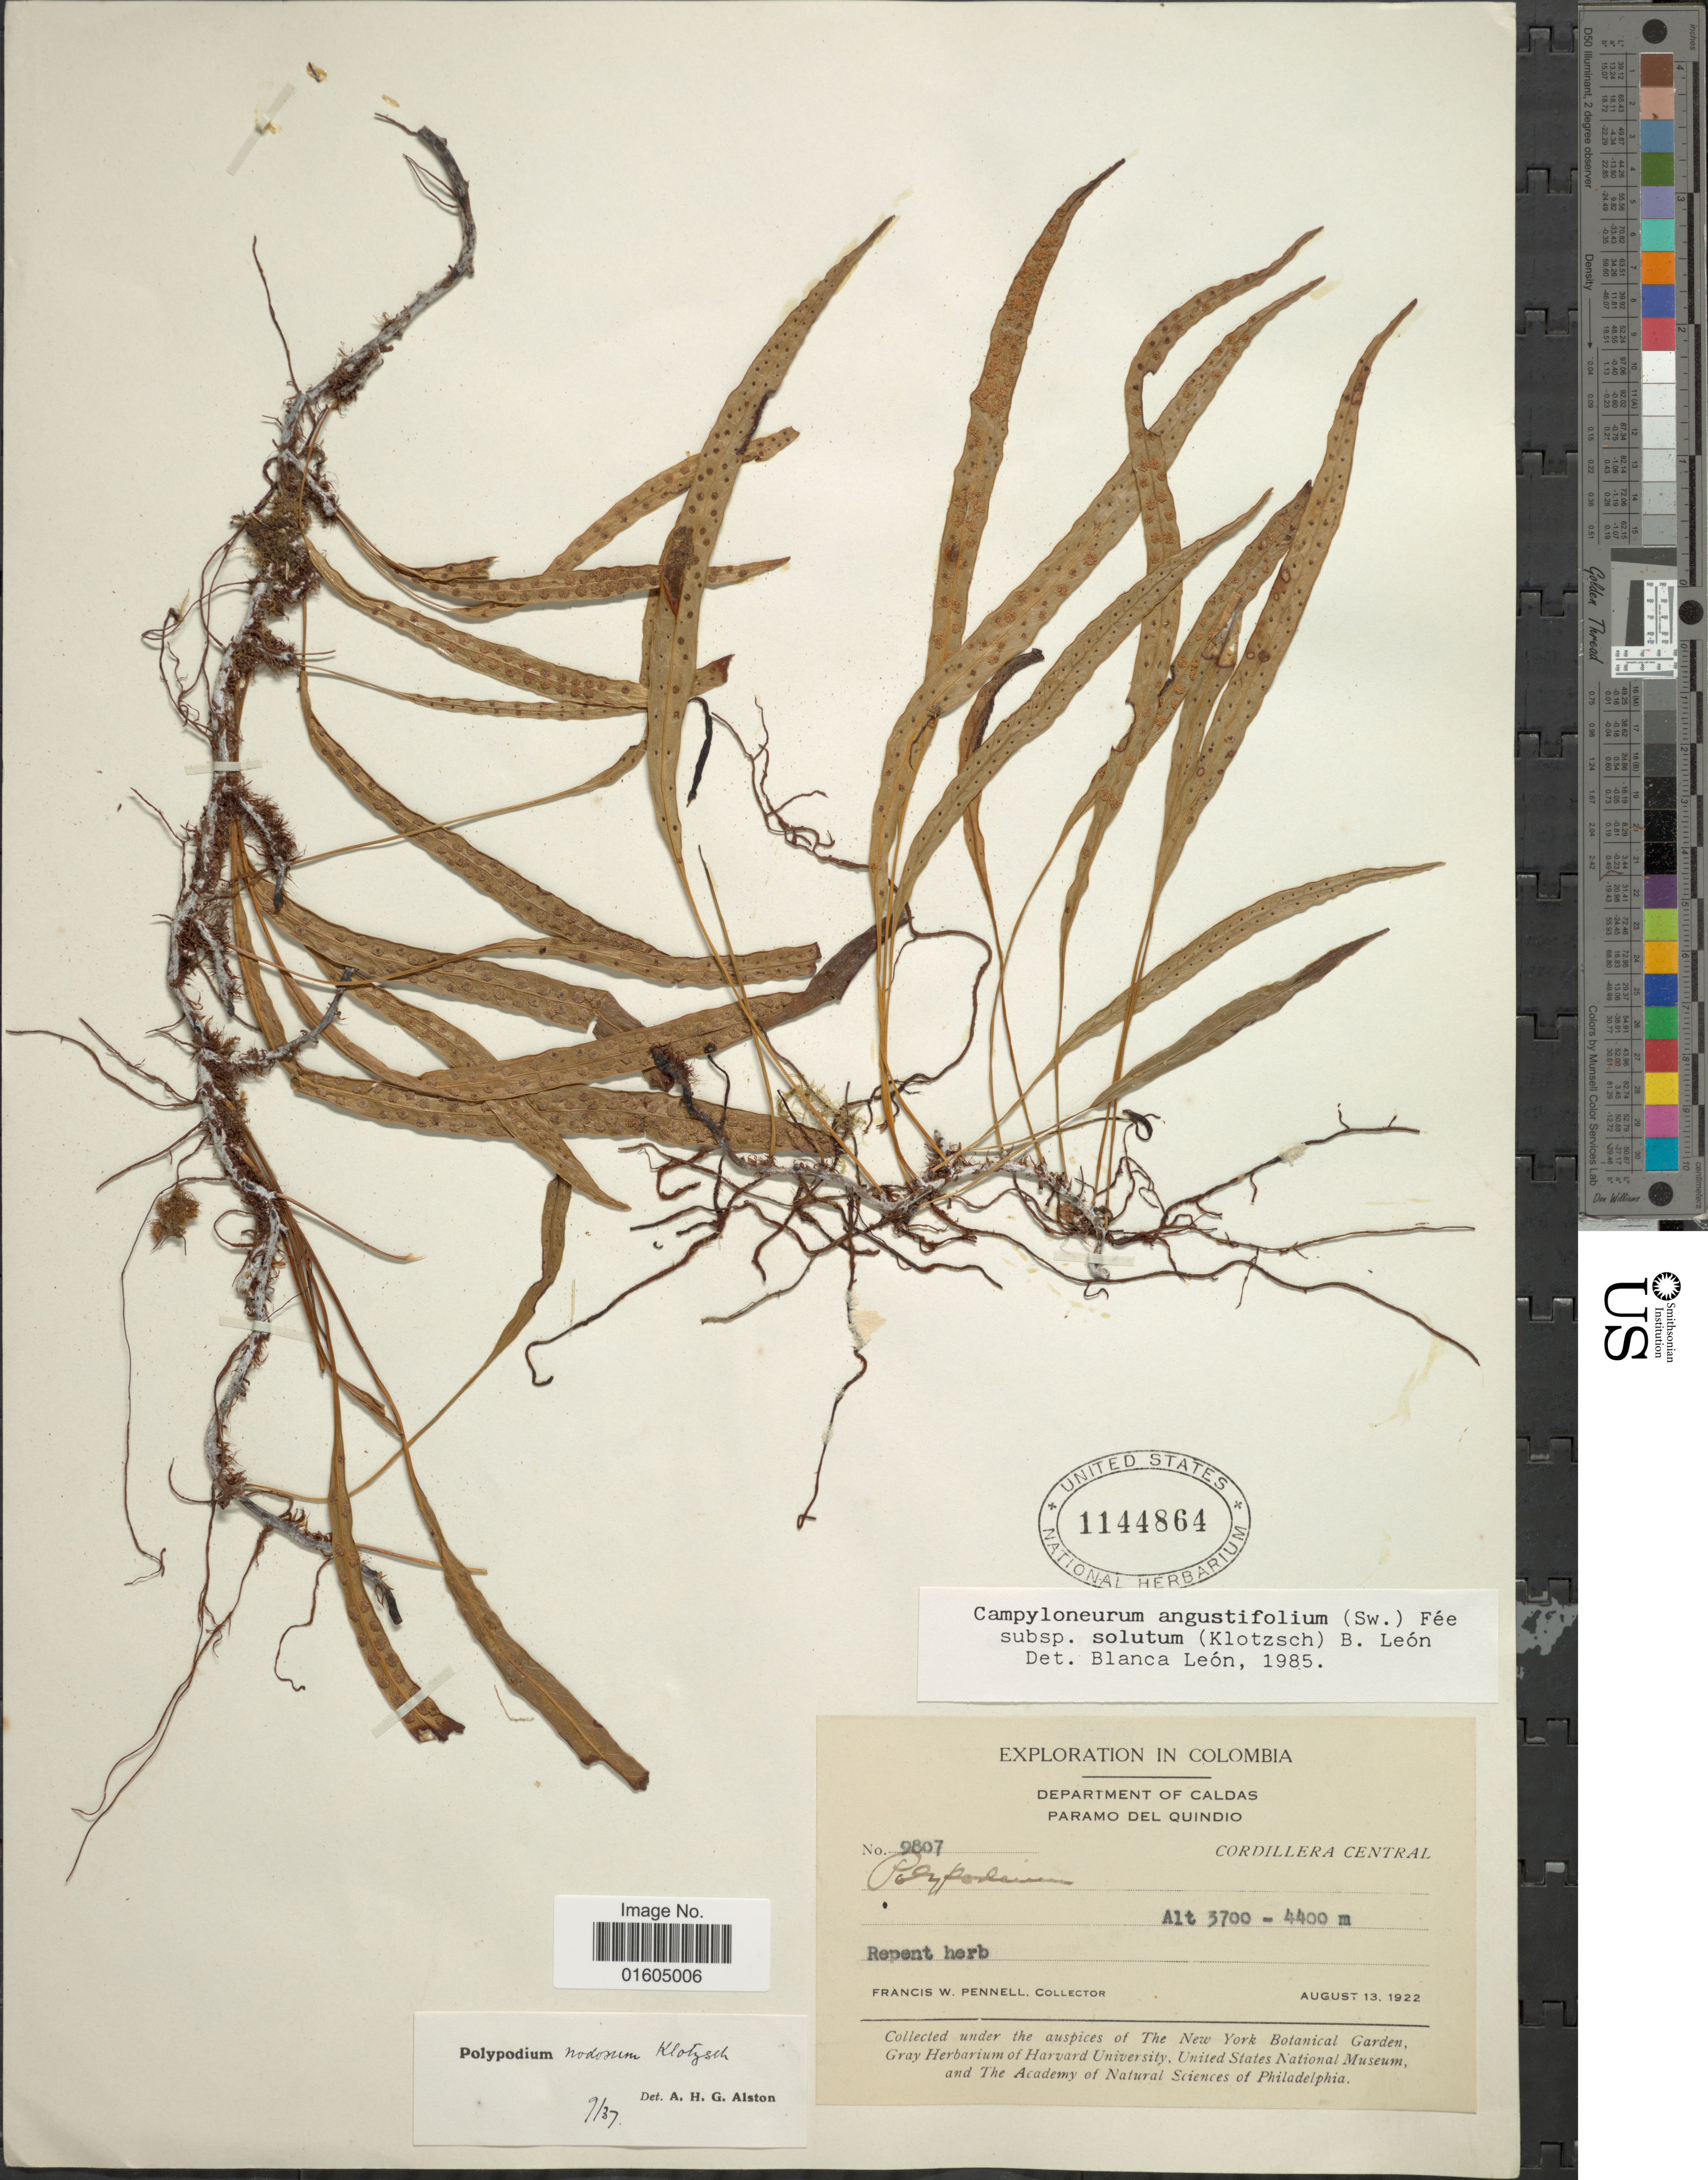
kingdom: Plantae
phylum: Tracheophyta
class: Polypodiopsida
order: Polypodiales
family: Polypodiaceae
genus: Campyloneurum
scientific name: Campyloneurum solutum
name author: (Klotzsch) Fée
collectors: F. W. Pennell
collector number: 9807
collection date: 1922-08-13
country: Colombia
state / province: Caldas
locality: Colombia. Department of Caldas. Paramo del Quindio. Cordillera Central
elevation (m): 3700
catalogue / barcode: US 1144864